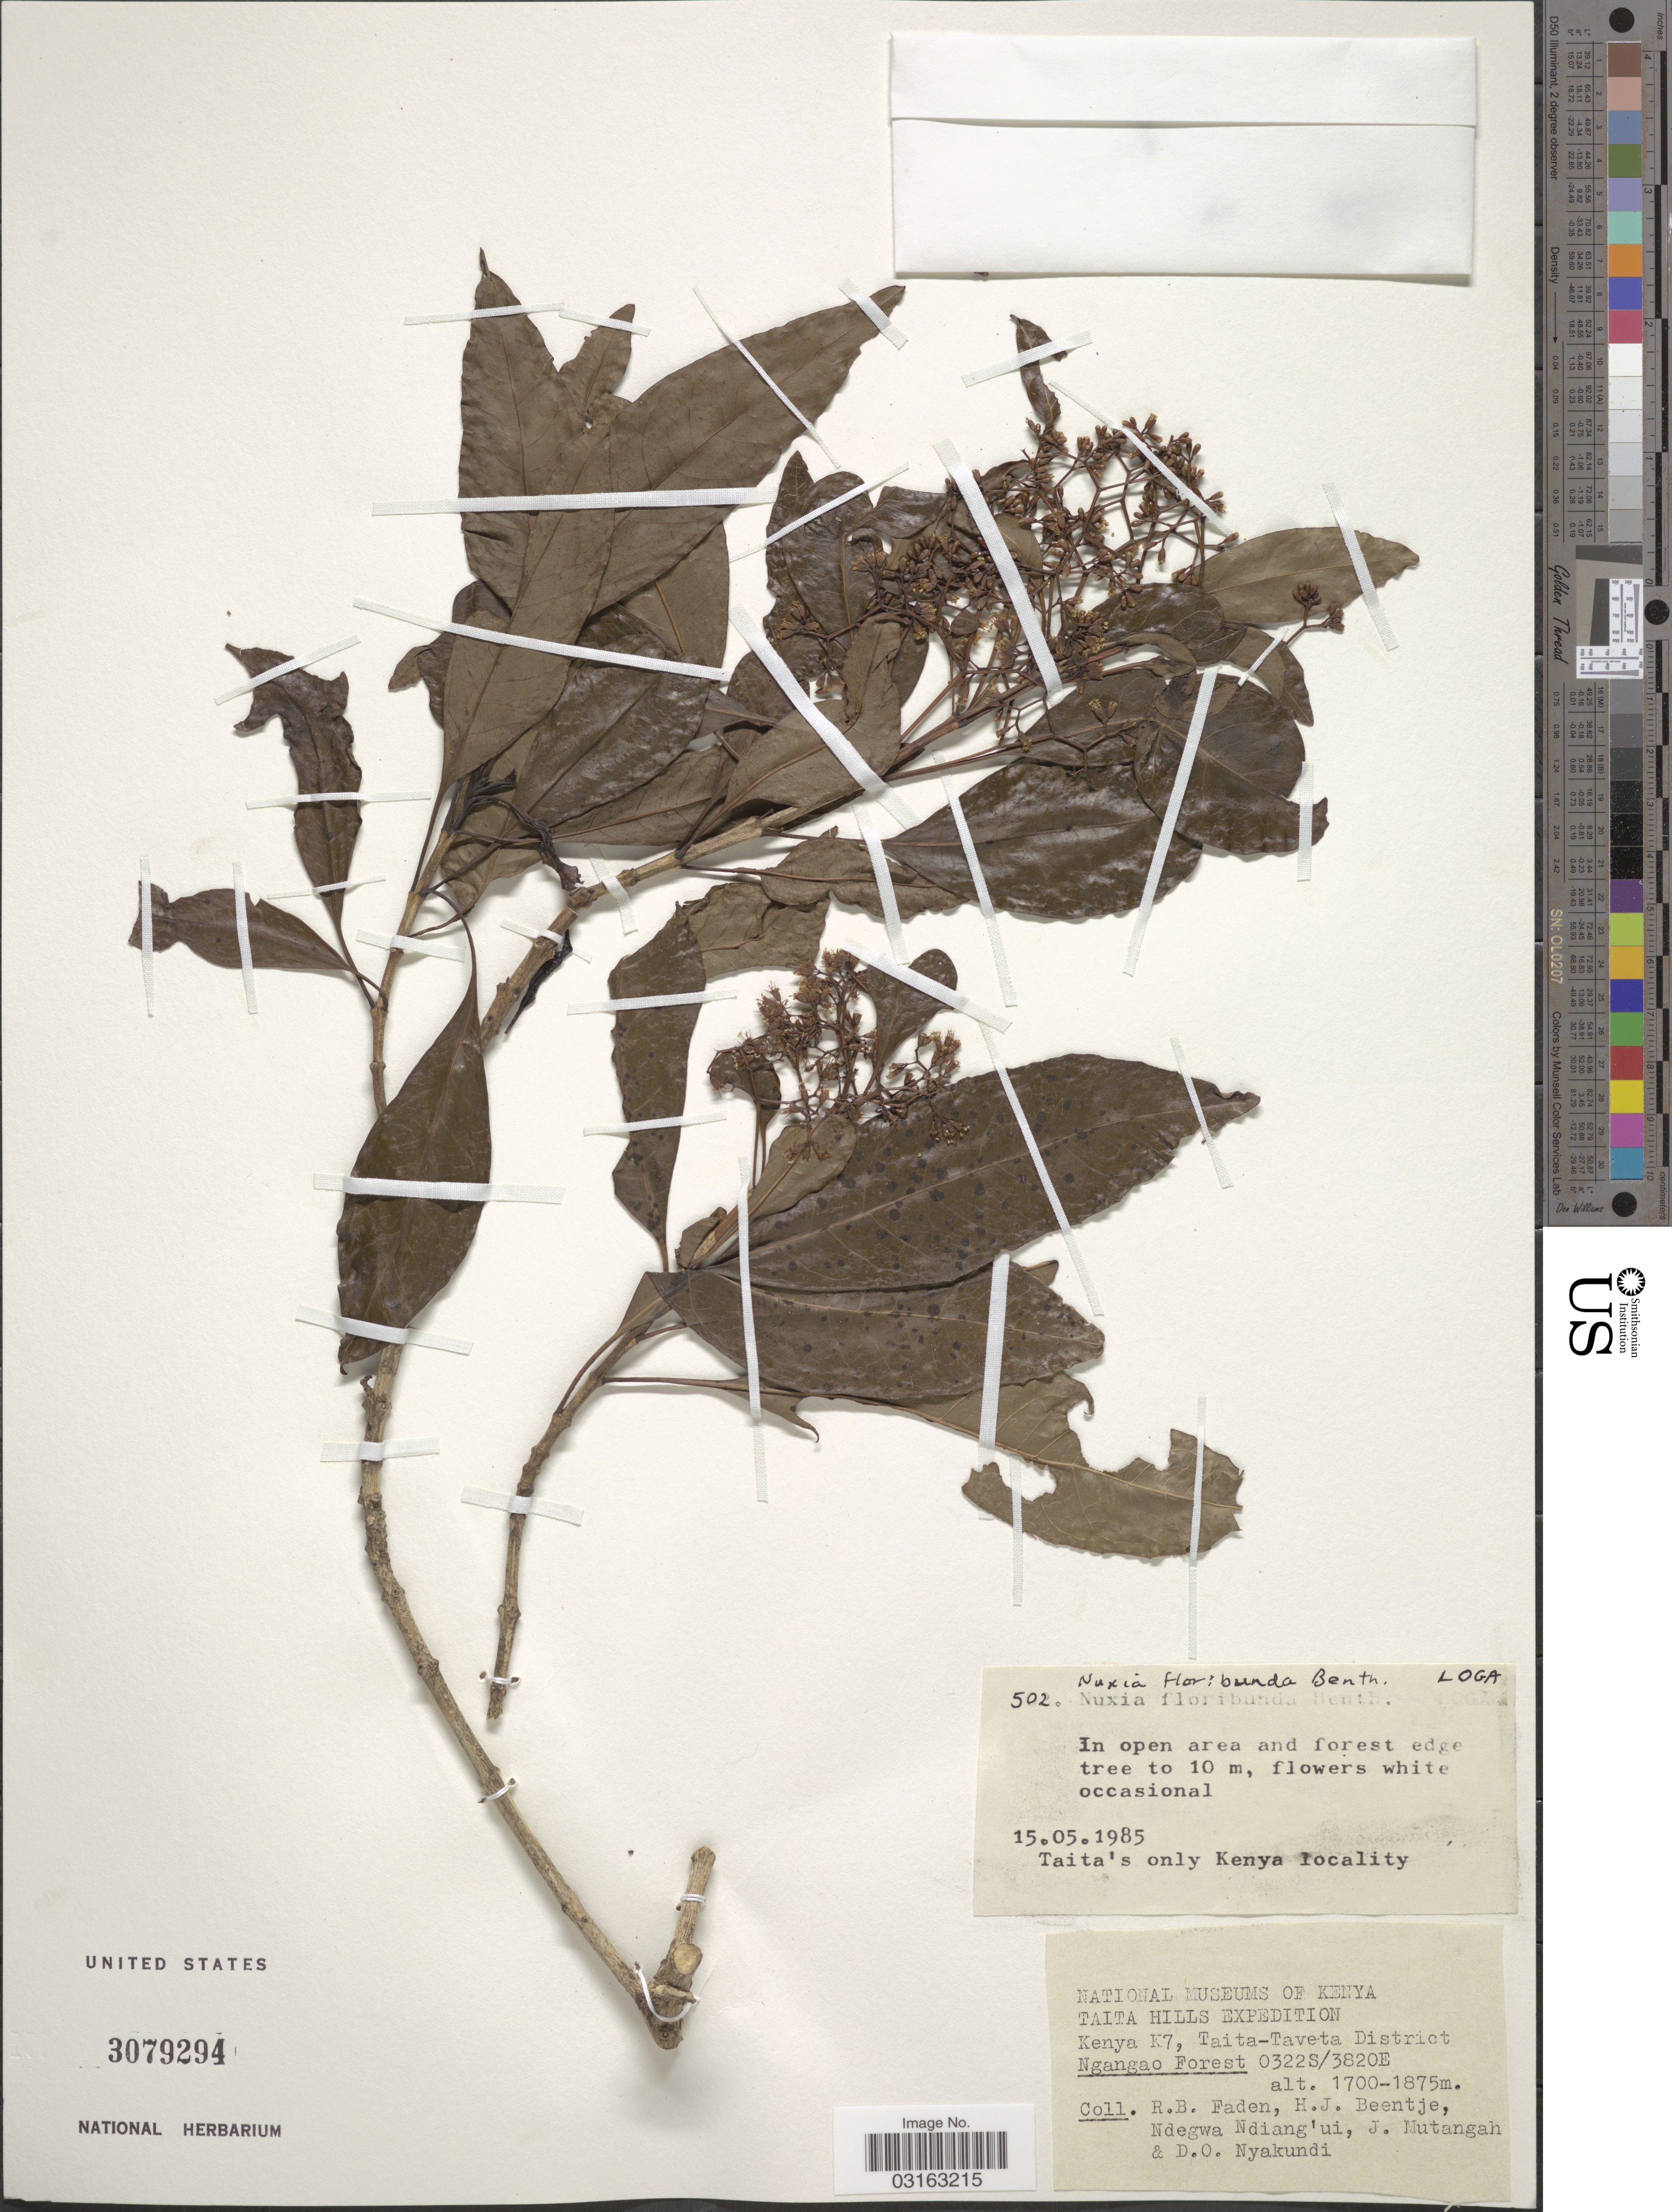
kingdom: Plantae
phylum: Tracheophyta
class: Magnoliopsida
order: Lamiales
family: Stilbaceae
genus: Nuxia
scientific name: Nuxia floribunda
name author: Benth.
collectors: R. B. Faden, H. J. Beentje, Ndegwa Ndiang'ui, J. Mutangah & D. Nyakundi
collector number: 502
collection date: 1985-05-15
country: Kenya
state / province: Taita Taveta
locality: Kenya K7, Taita-Taveta District. Ngangao Forest.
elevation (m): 1700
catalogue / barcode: US 3079294